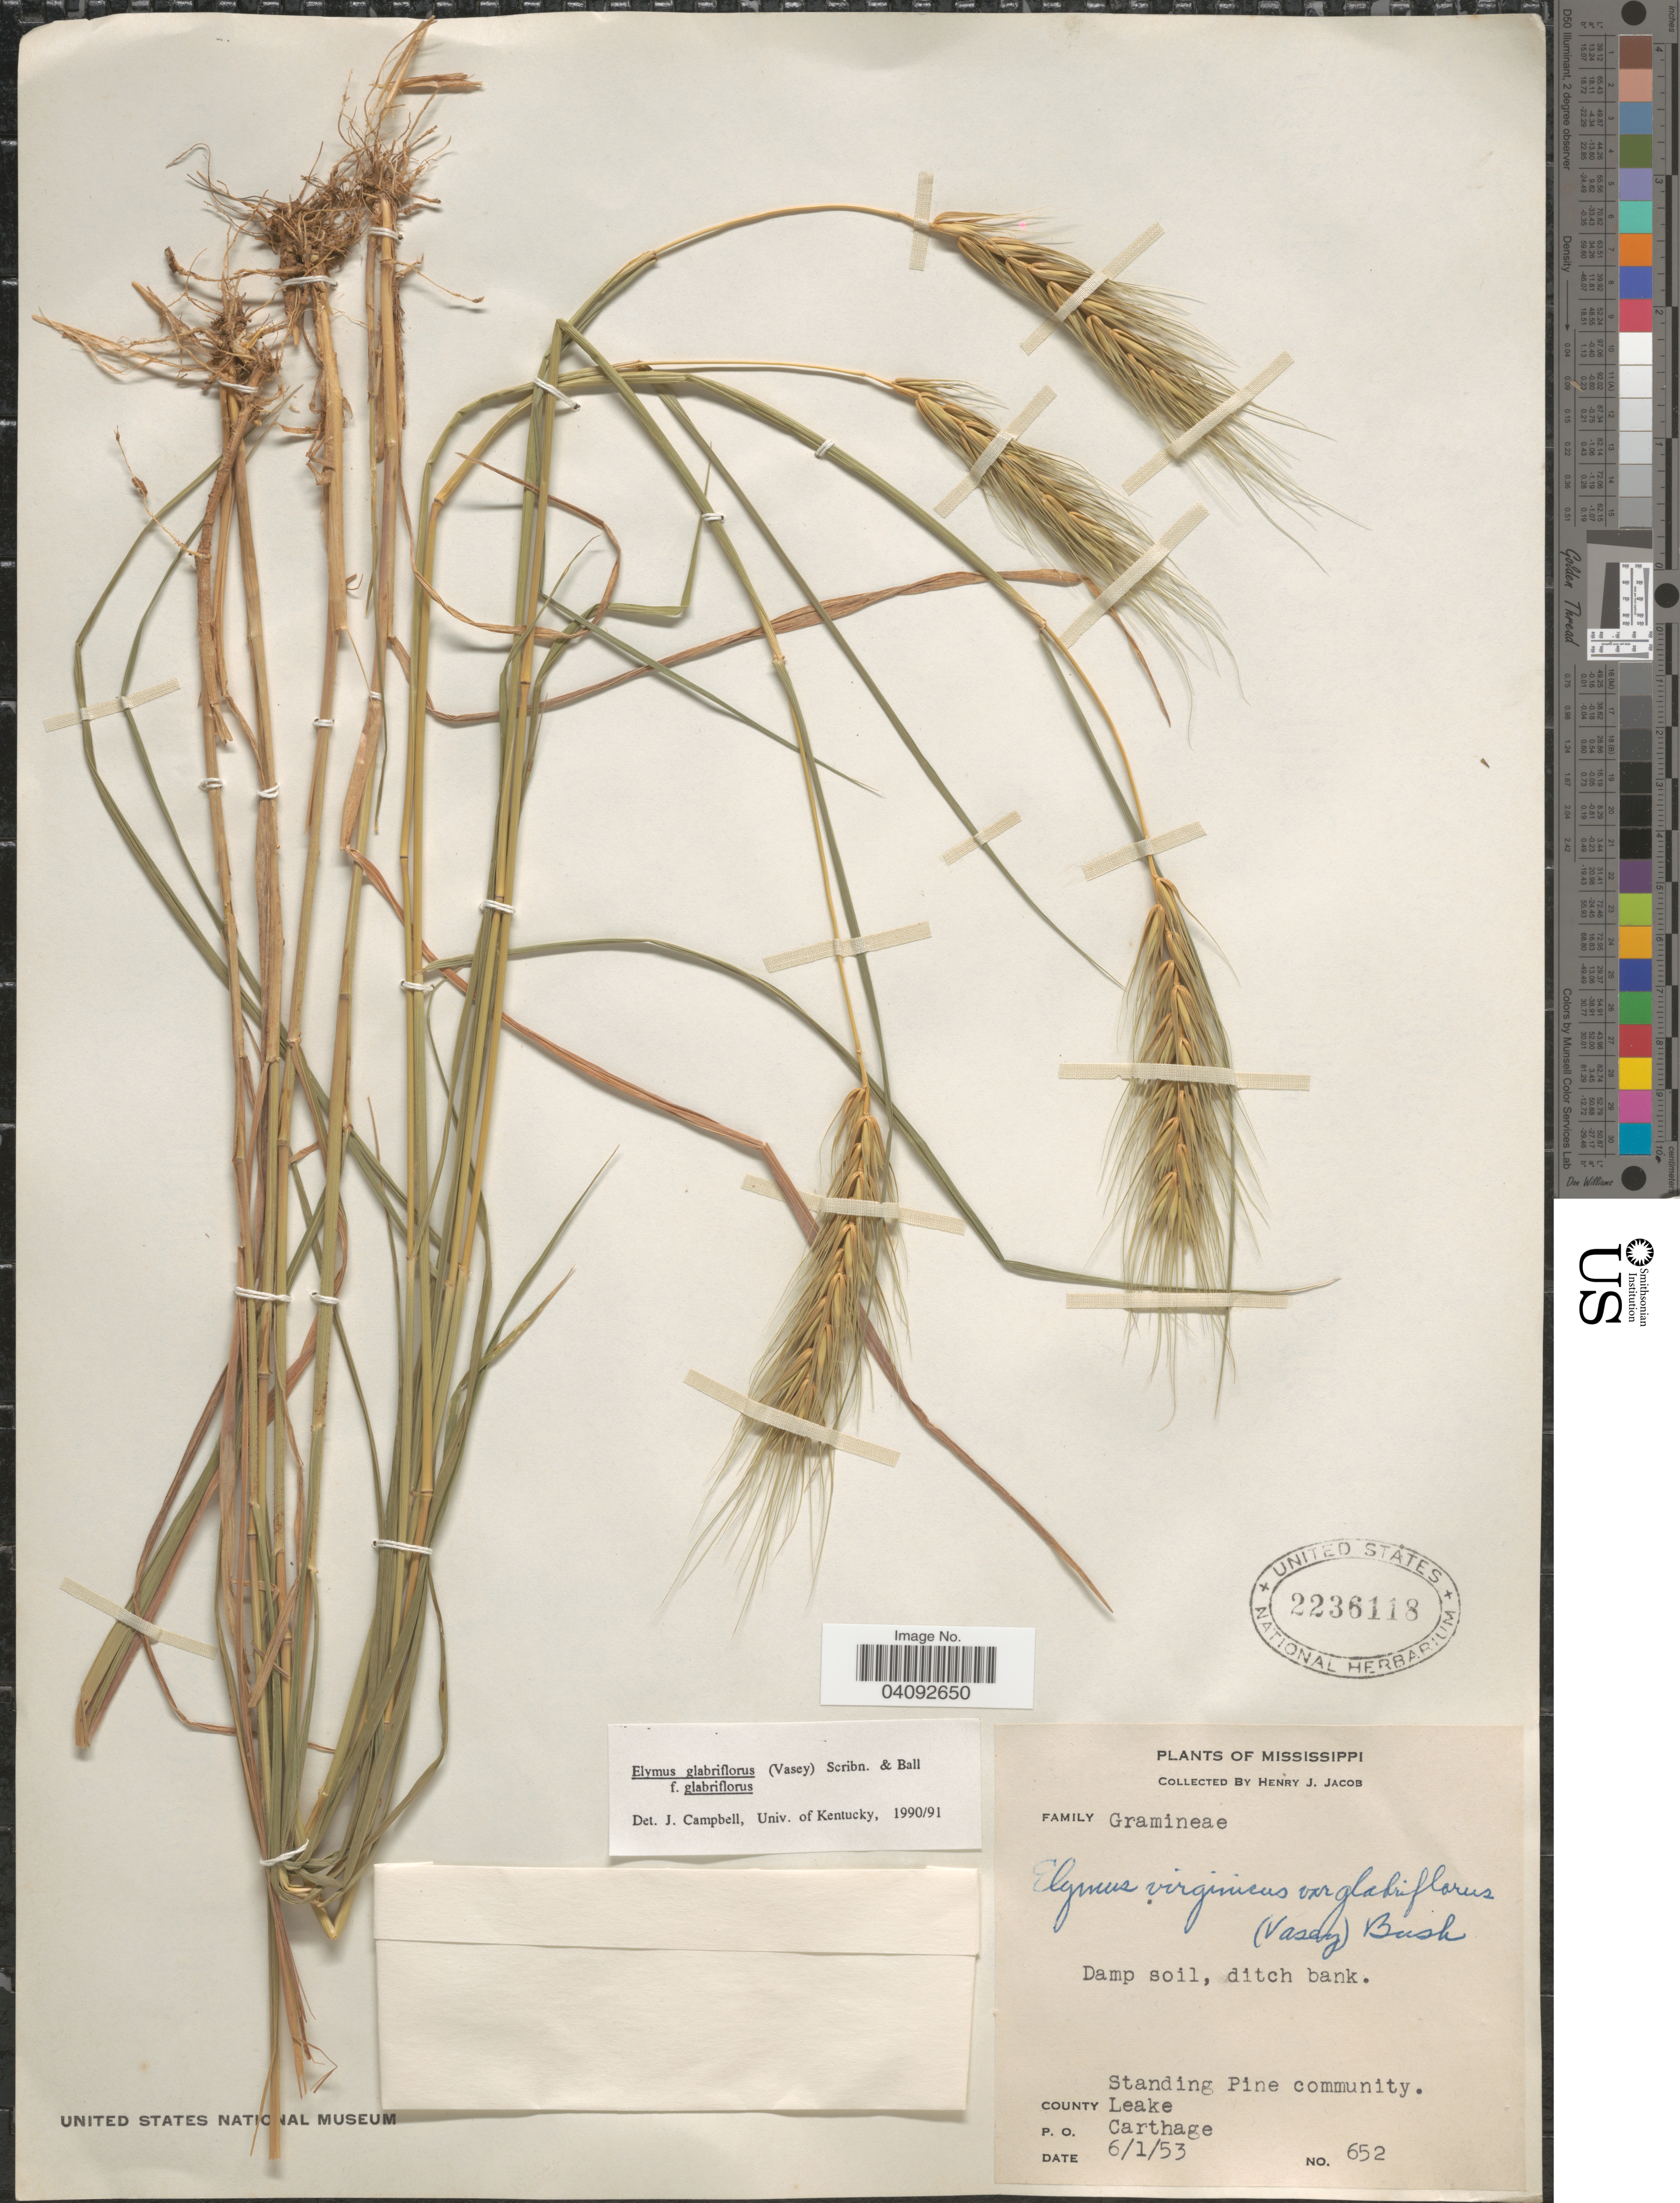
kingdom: Plantae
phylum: Tracheophyta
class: Liliopsida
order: Poales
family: Poaceae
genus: Elymus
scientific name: Elymus glabriflorus var. glabriflorus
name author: (Vasey ex L.H. Dewey) Scribn. & C.R. Ball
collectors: H. Jacob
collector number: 652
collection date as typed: Transcribed d/m/y: 1/6/53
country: United States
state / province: Mississippi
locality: Damp soil, ditch bank. Standing Pine community. County Leake. P.O. Carthage.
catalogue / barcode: US 2236118